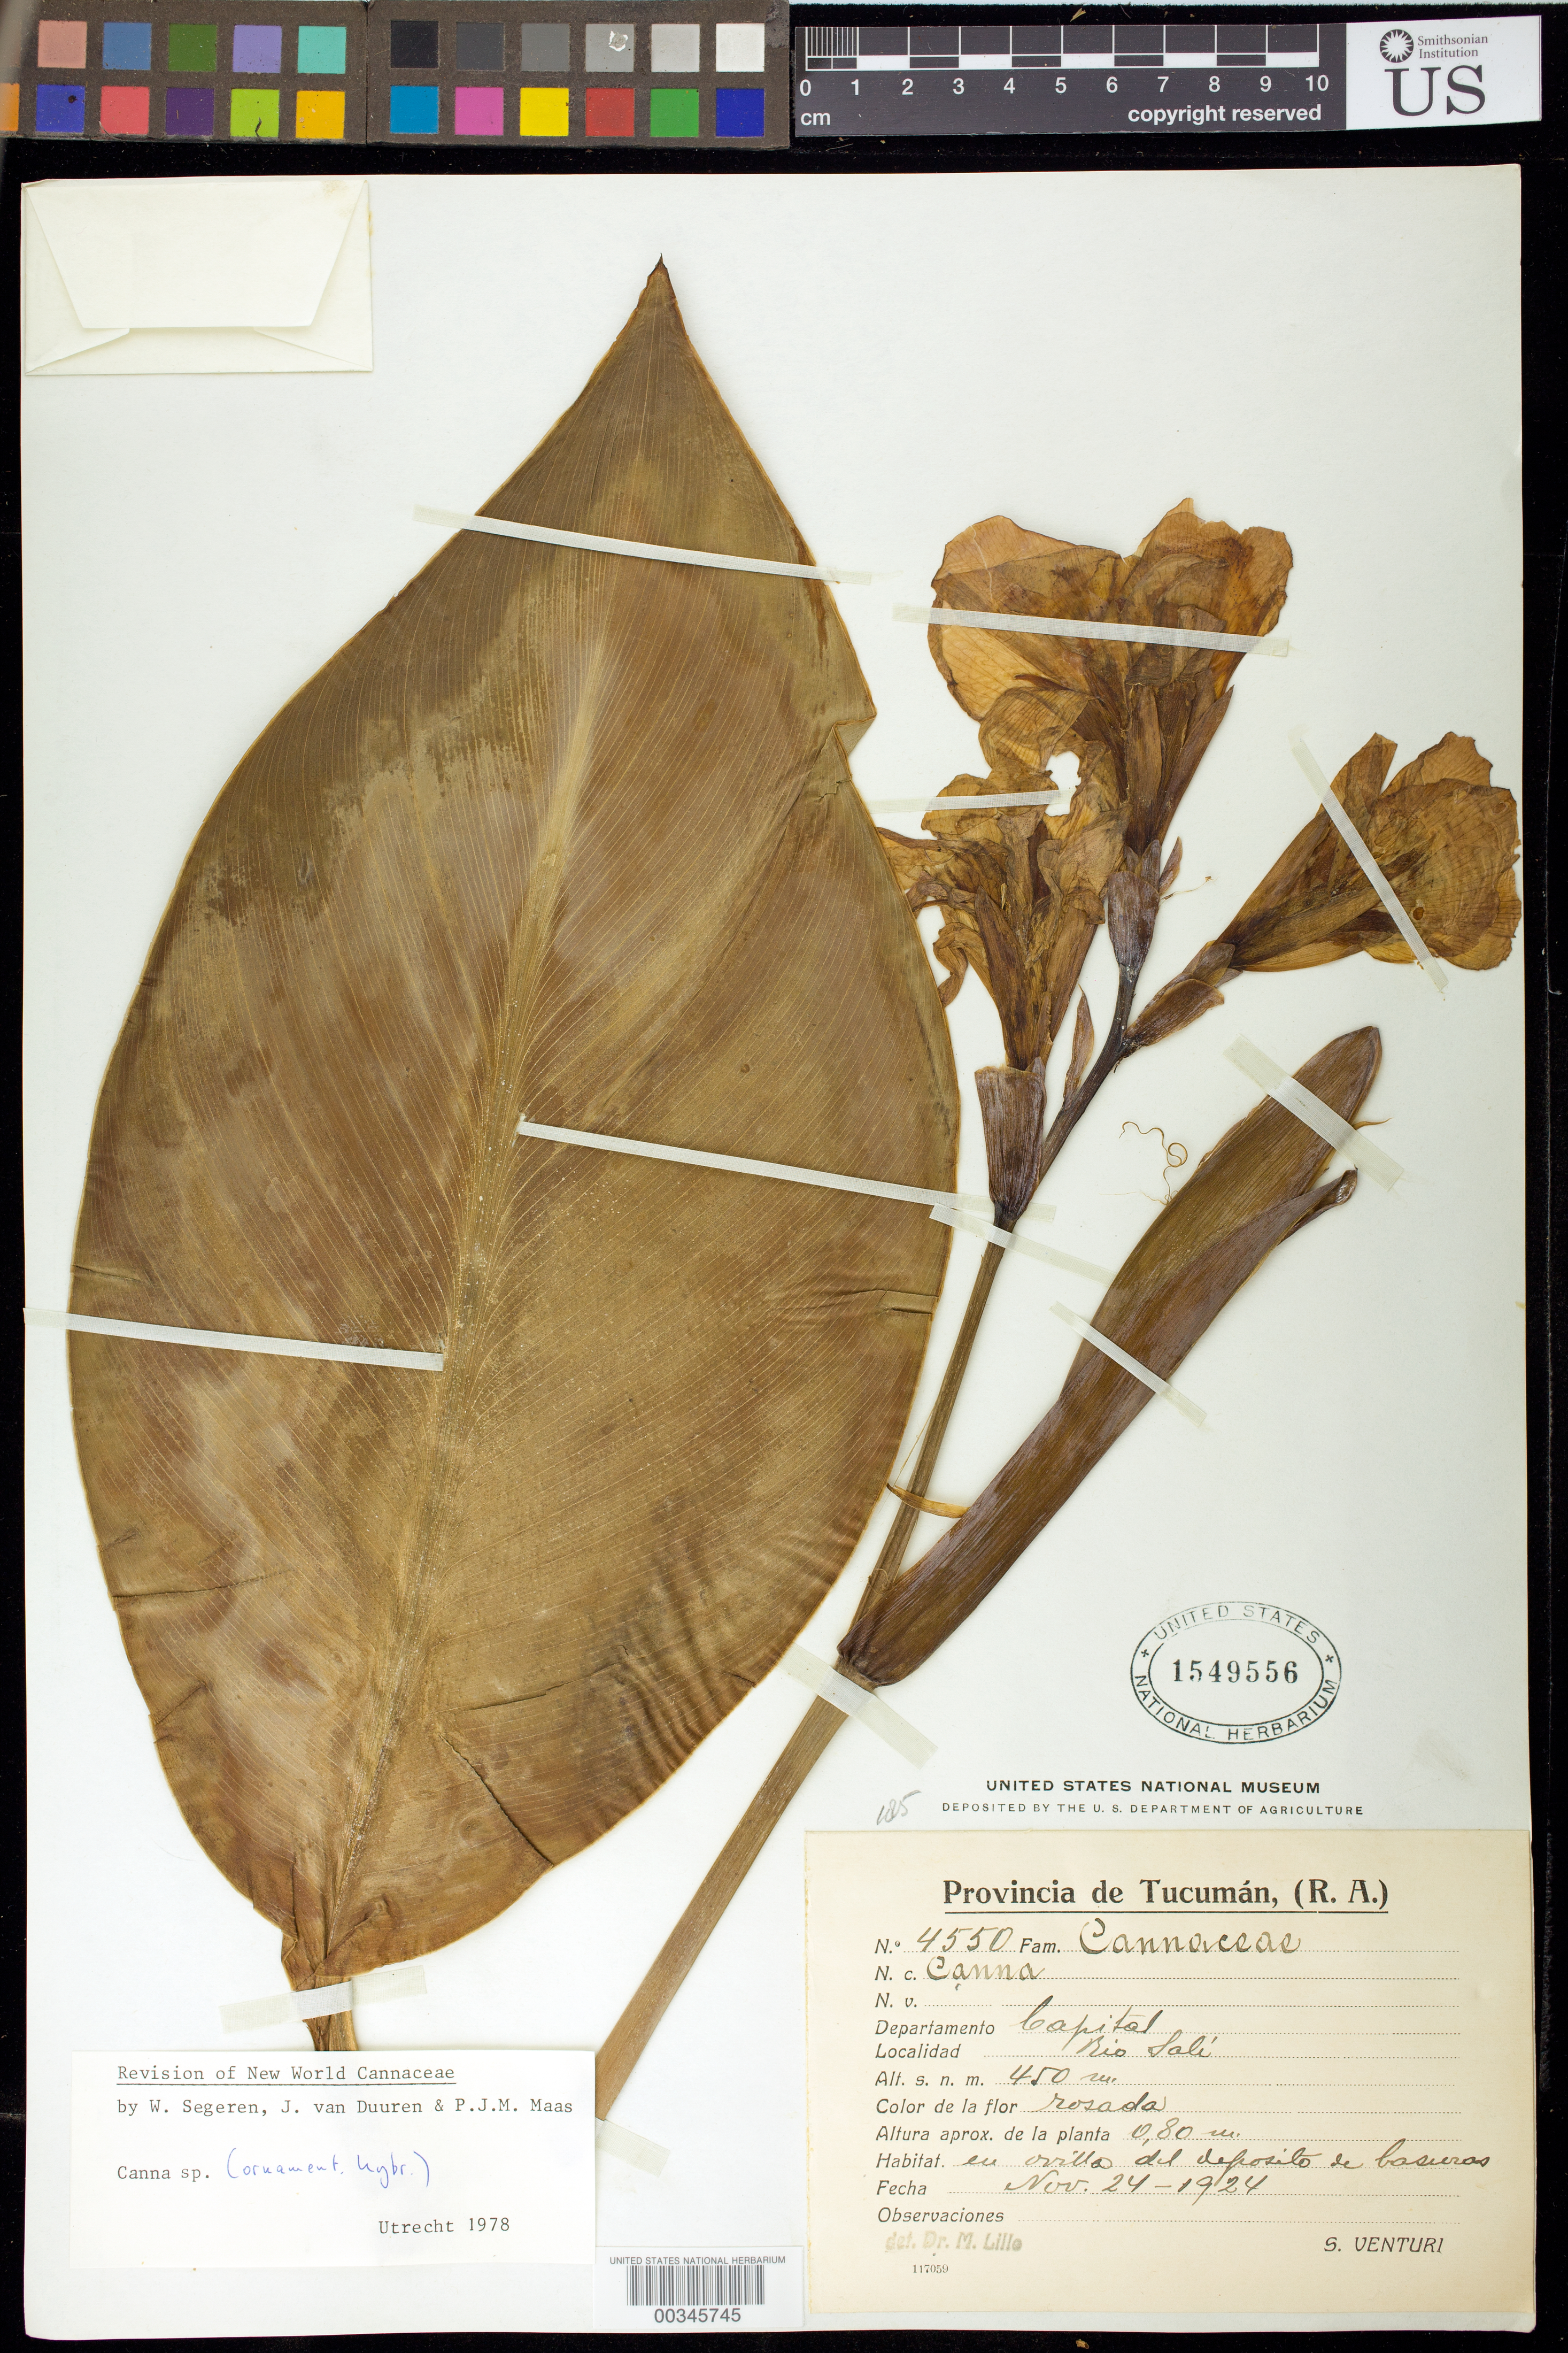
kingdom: Plantae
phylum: Tracheophyta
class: Liliopsida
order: Zingiberales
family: Cannaceae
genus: Canna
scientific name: Canna sp.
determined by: Segeren, W.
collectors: S. Venturi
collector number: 4550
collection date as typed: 24 Nov 1924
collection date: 1924-11-24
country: Argentina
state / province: Tucumán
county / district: Capital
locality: Rio Sali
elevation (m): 450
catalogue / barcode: US 1549556